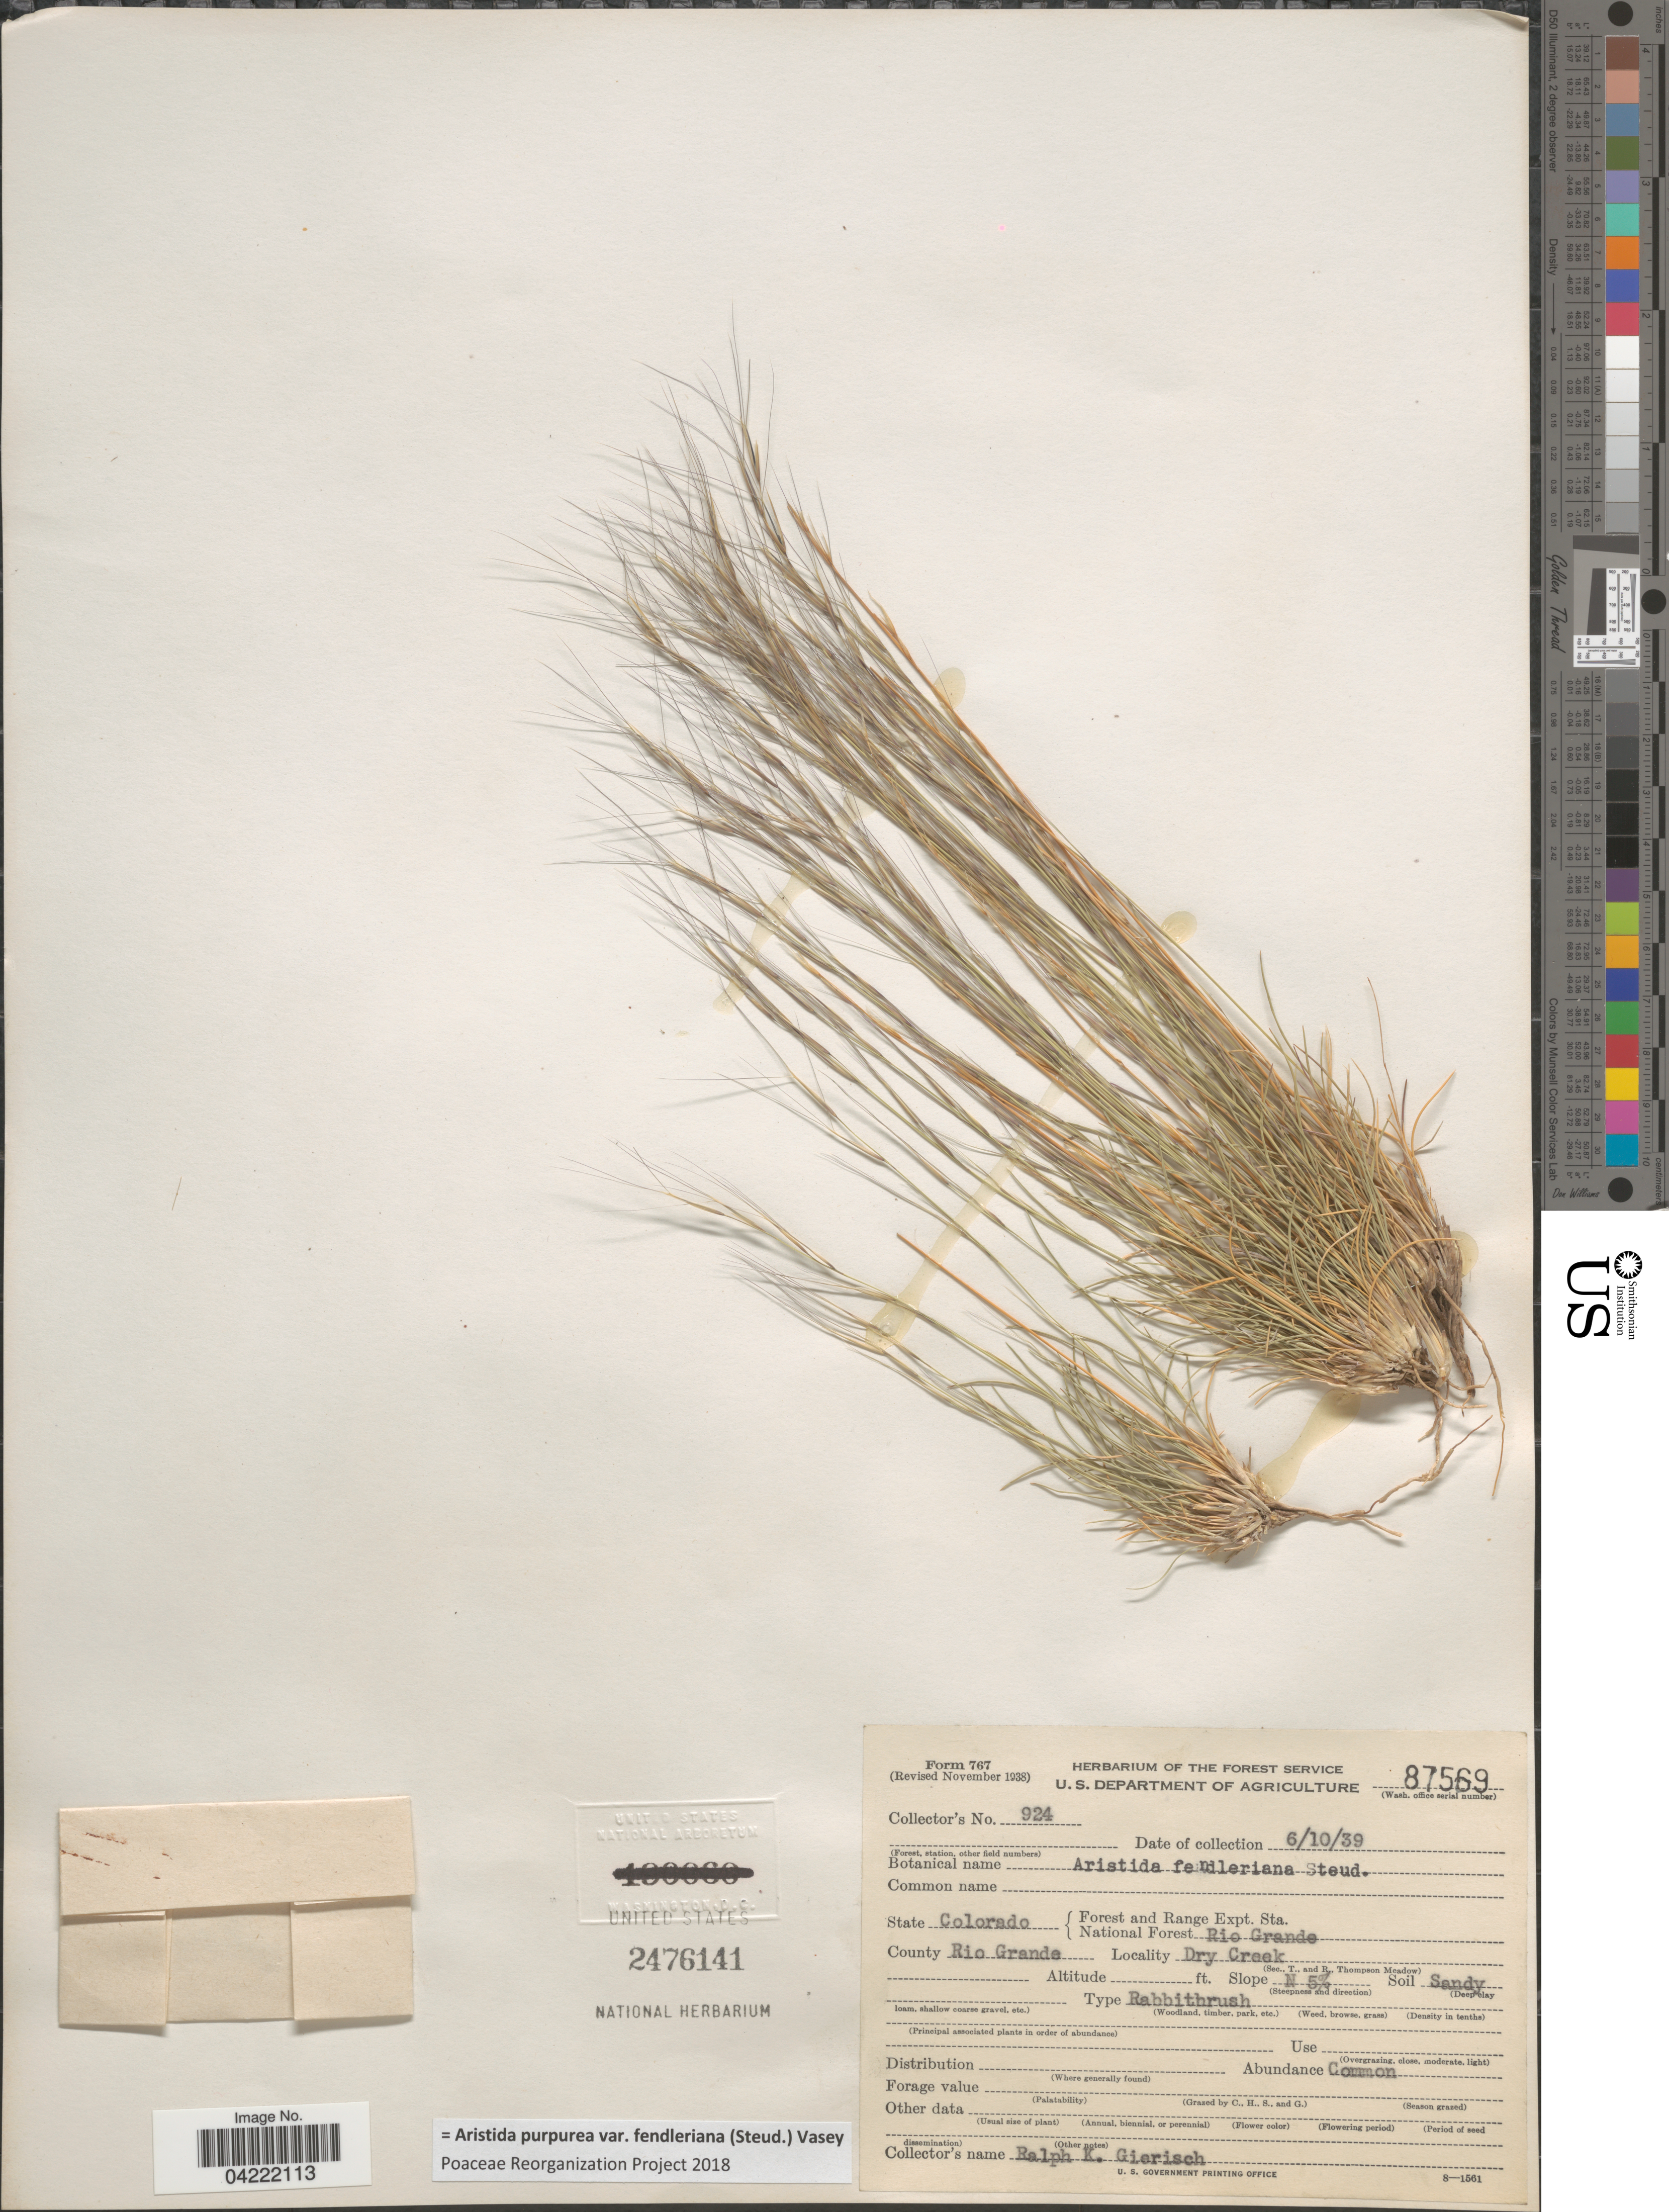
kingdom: Plantae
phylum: Tracheophyta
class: Liliopsida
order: Poales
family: Poaceae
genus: Aristida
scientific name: Aristida purpurea var. fendleriana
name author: (Steud.) Vasey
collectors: R. Gierisch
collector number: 924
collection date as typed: Transcribed d/m/y: 10/6/39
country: United States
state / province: Colorado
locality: Forest and Range Expt. Sta. National Forest Rio Grande. County Rio Grande. Dry Creek.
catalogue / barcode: US 2476141